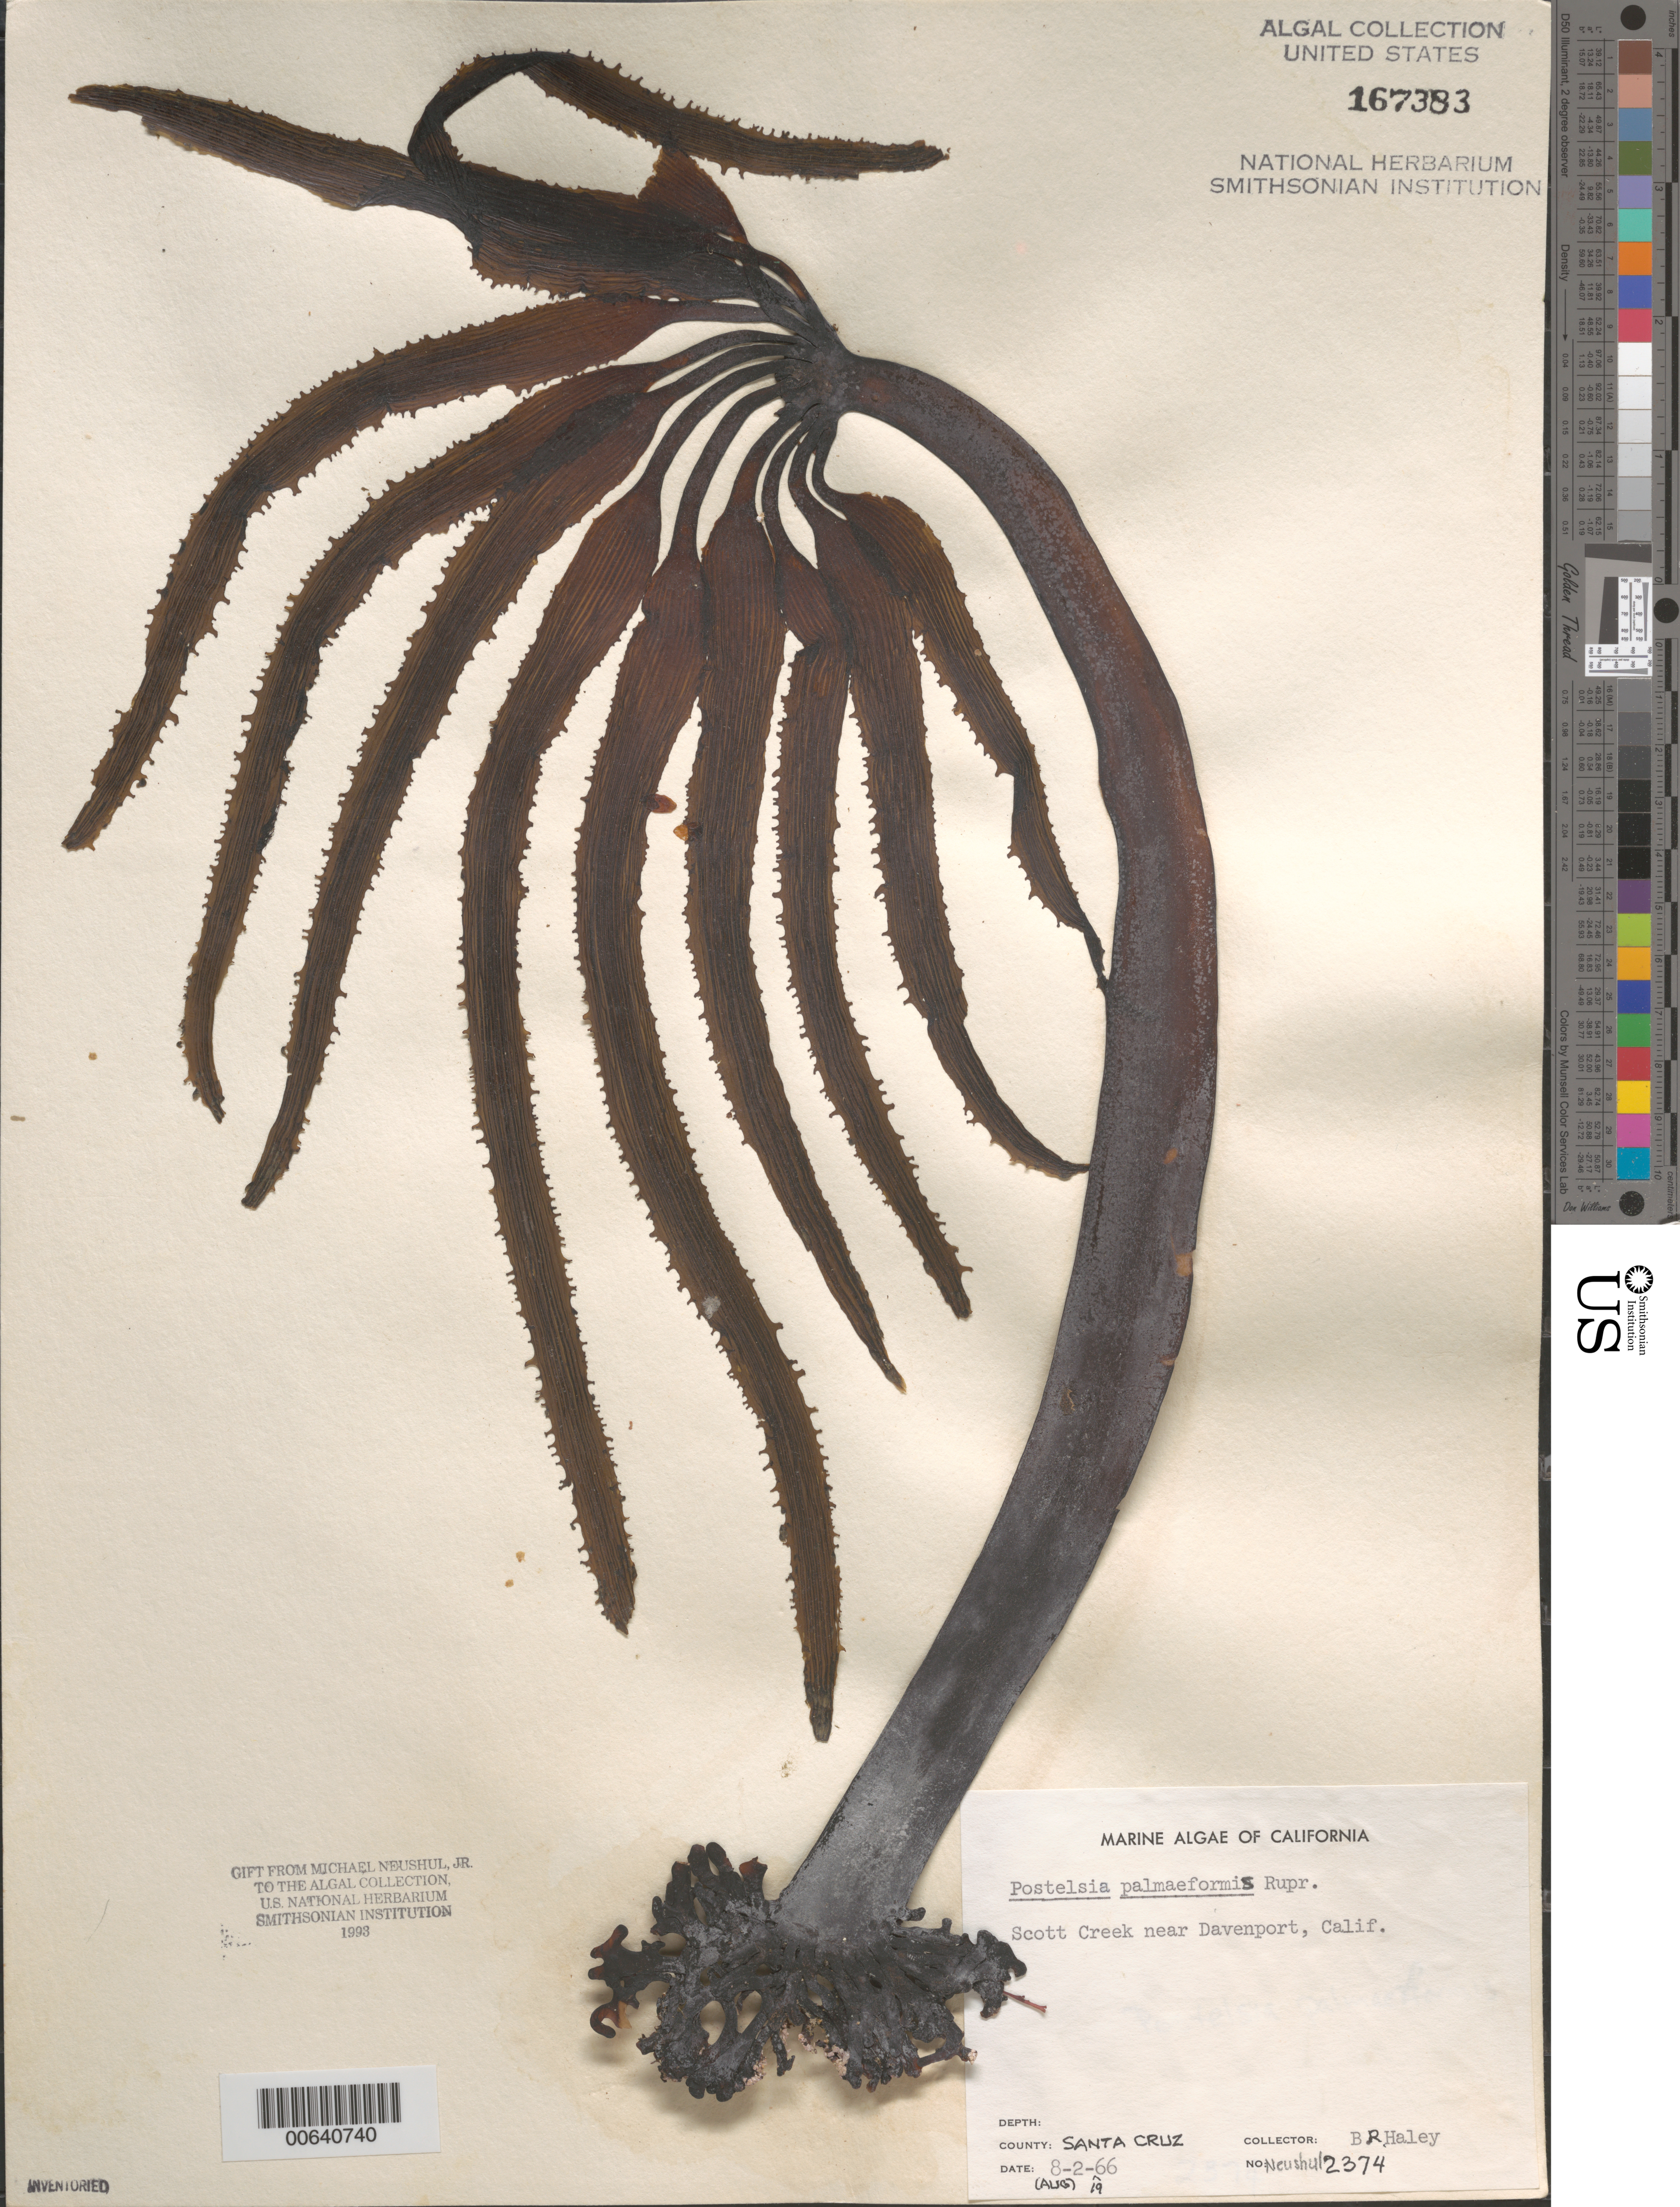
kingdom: Chromista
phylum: Ochrophyta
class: Phaeophyceae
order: Laminariales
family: Laminariaceae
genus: Postelsia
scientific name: Postelsia palmaeformis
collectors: B. Haley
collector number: Neushul 2374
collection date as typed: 02 Aug 1966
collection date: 1966-08-02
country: United States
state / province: California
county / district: Santa Cruz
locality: Scott Creek, near Davenport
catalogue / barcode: US 167383